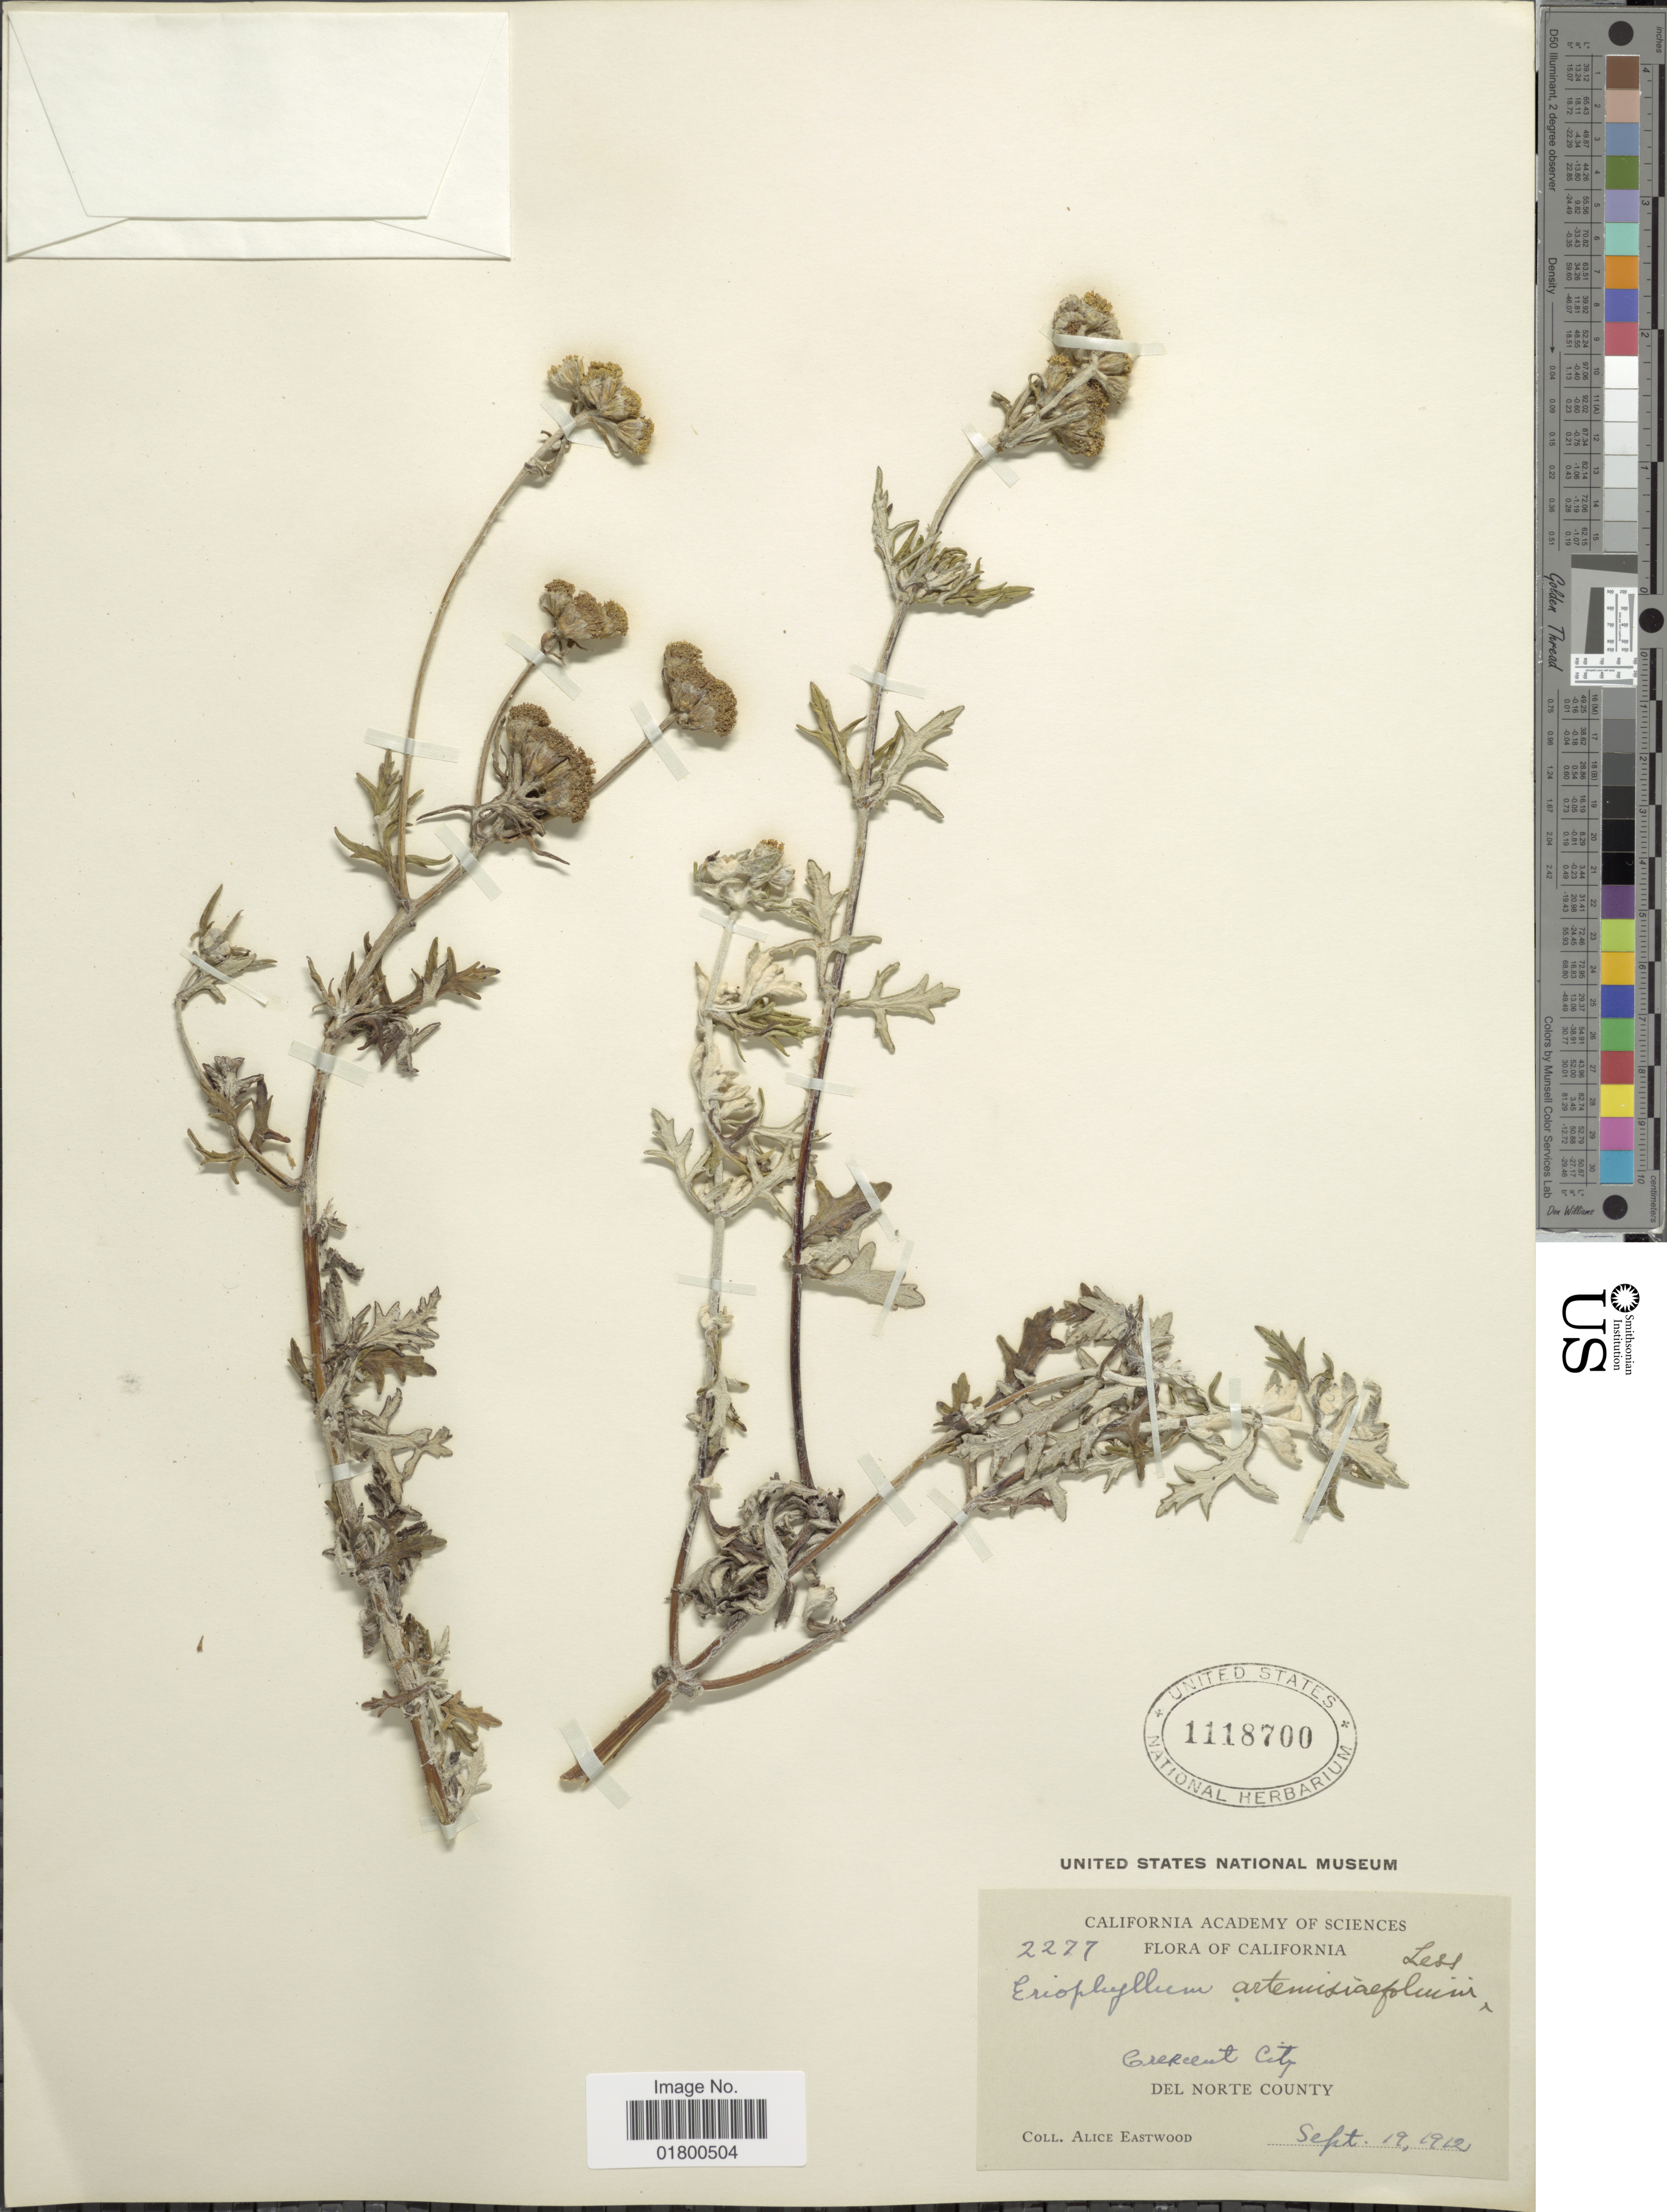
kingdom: Plantae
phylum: Tracheophyta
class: Magnoliopsida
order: Asterales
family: Asteraceae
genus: Eriophyllum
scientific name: Eriophyllum staechadifolium var. artemisiaefolium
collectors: A. Eastwood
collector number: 2277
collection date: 1912-09-19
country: United States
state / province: California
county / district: Del Norte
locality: Crescent City, Del Norte County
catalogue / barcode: US 1118700